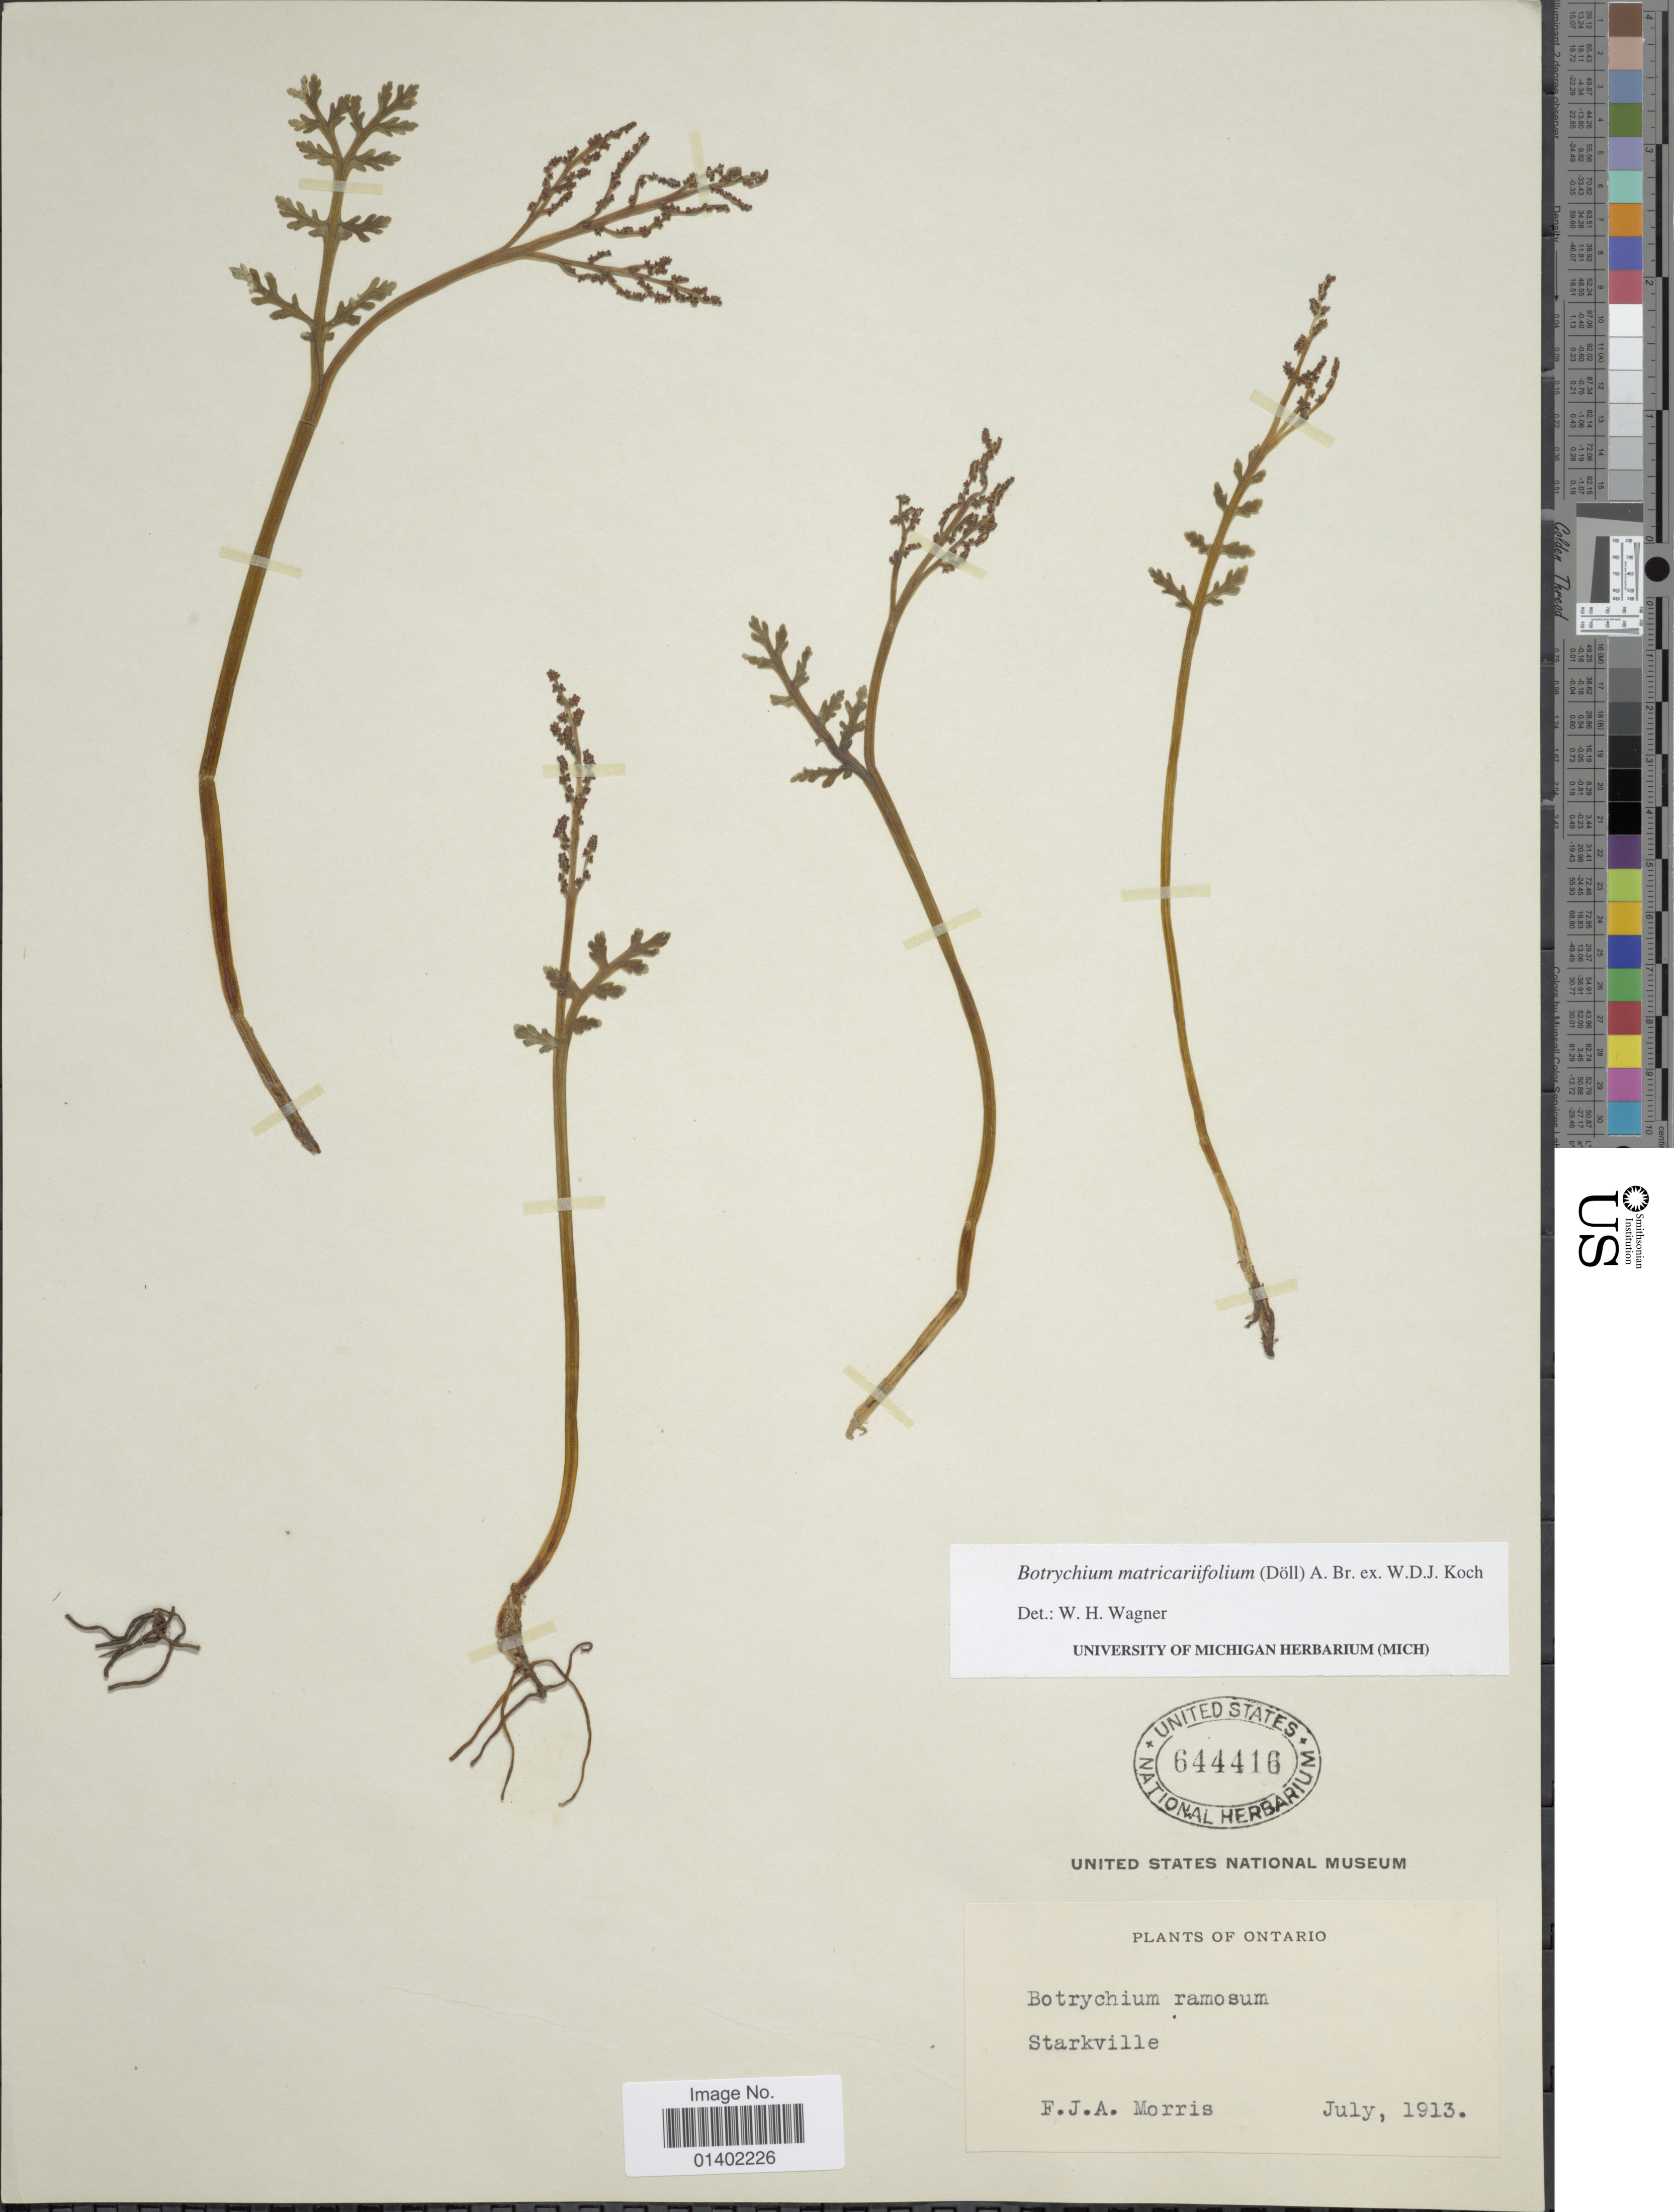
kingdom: Plantae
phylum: Tracheophyta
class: Polypodiopsida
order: Ophioglossales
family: Ophioglossaceae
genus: Botrychium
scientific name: Botrychium matricariifolium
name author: (A. Braun ex Dowell) A. Braun ex Koch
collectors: F. Morris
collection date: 1913-07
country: Canada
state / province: Ontario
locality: Plants of Ontario, Starkville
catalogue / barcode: US 644416